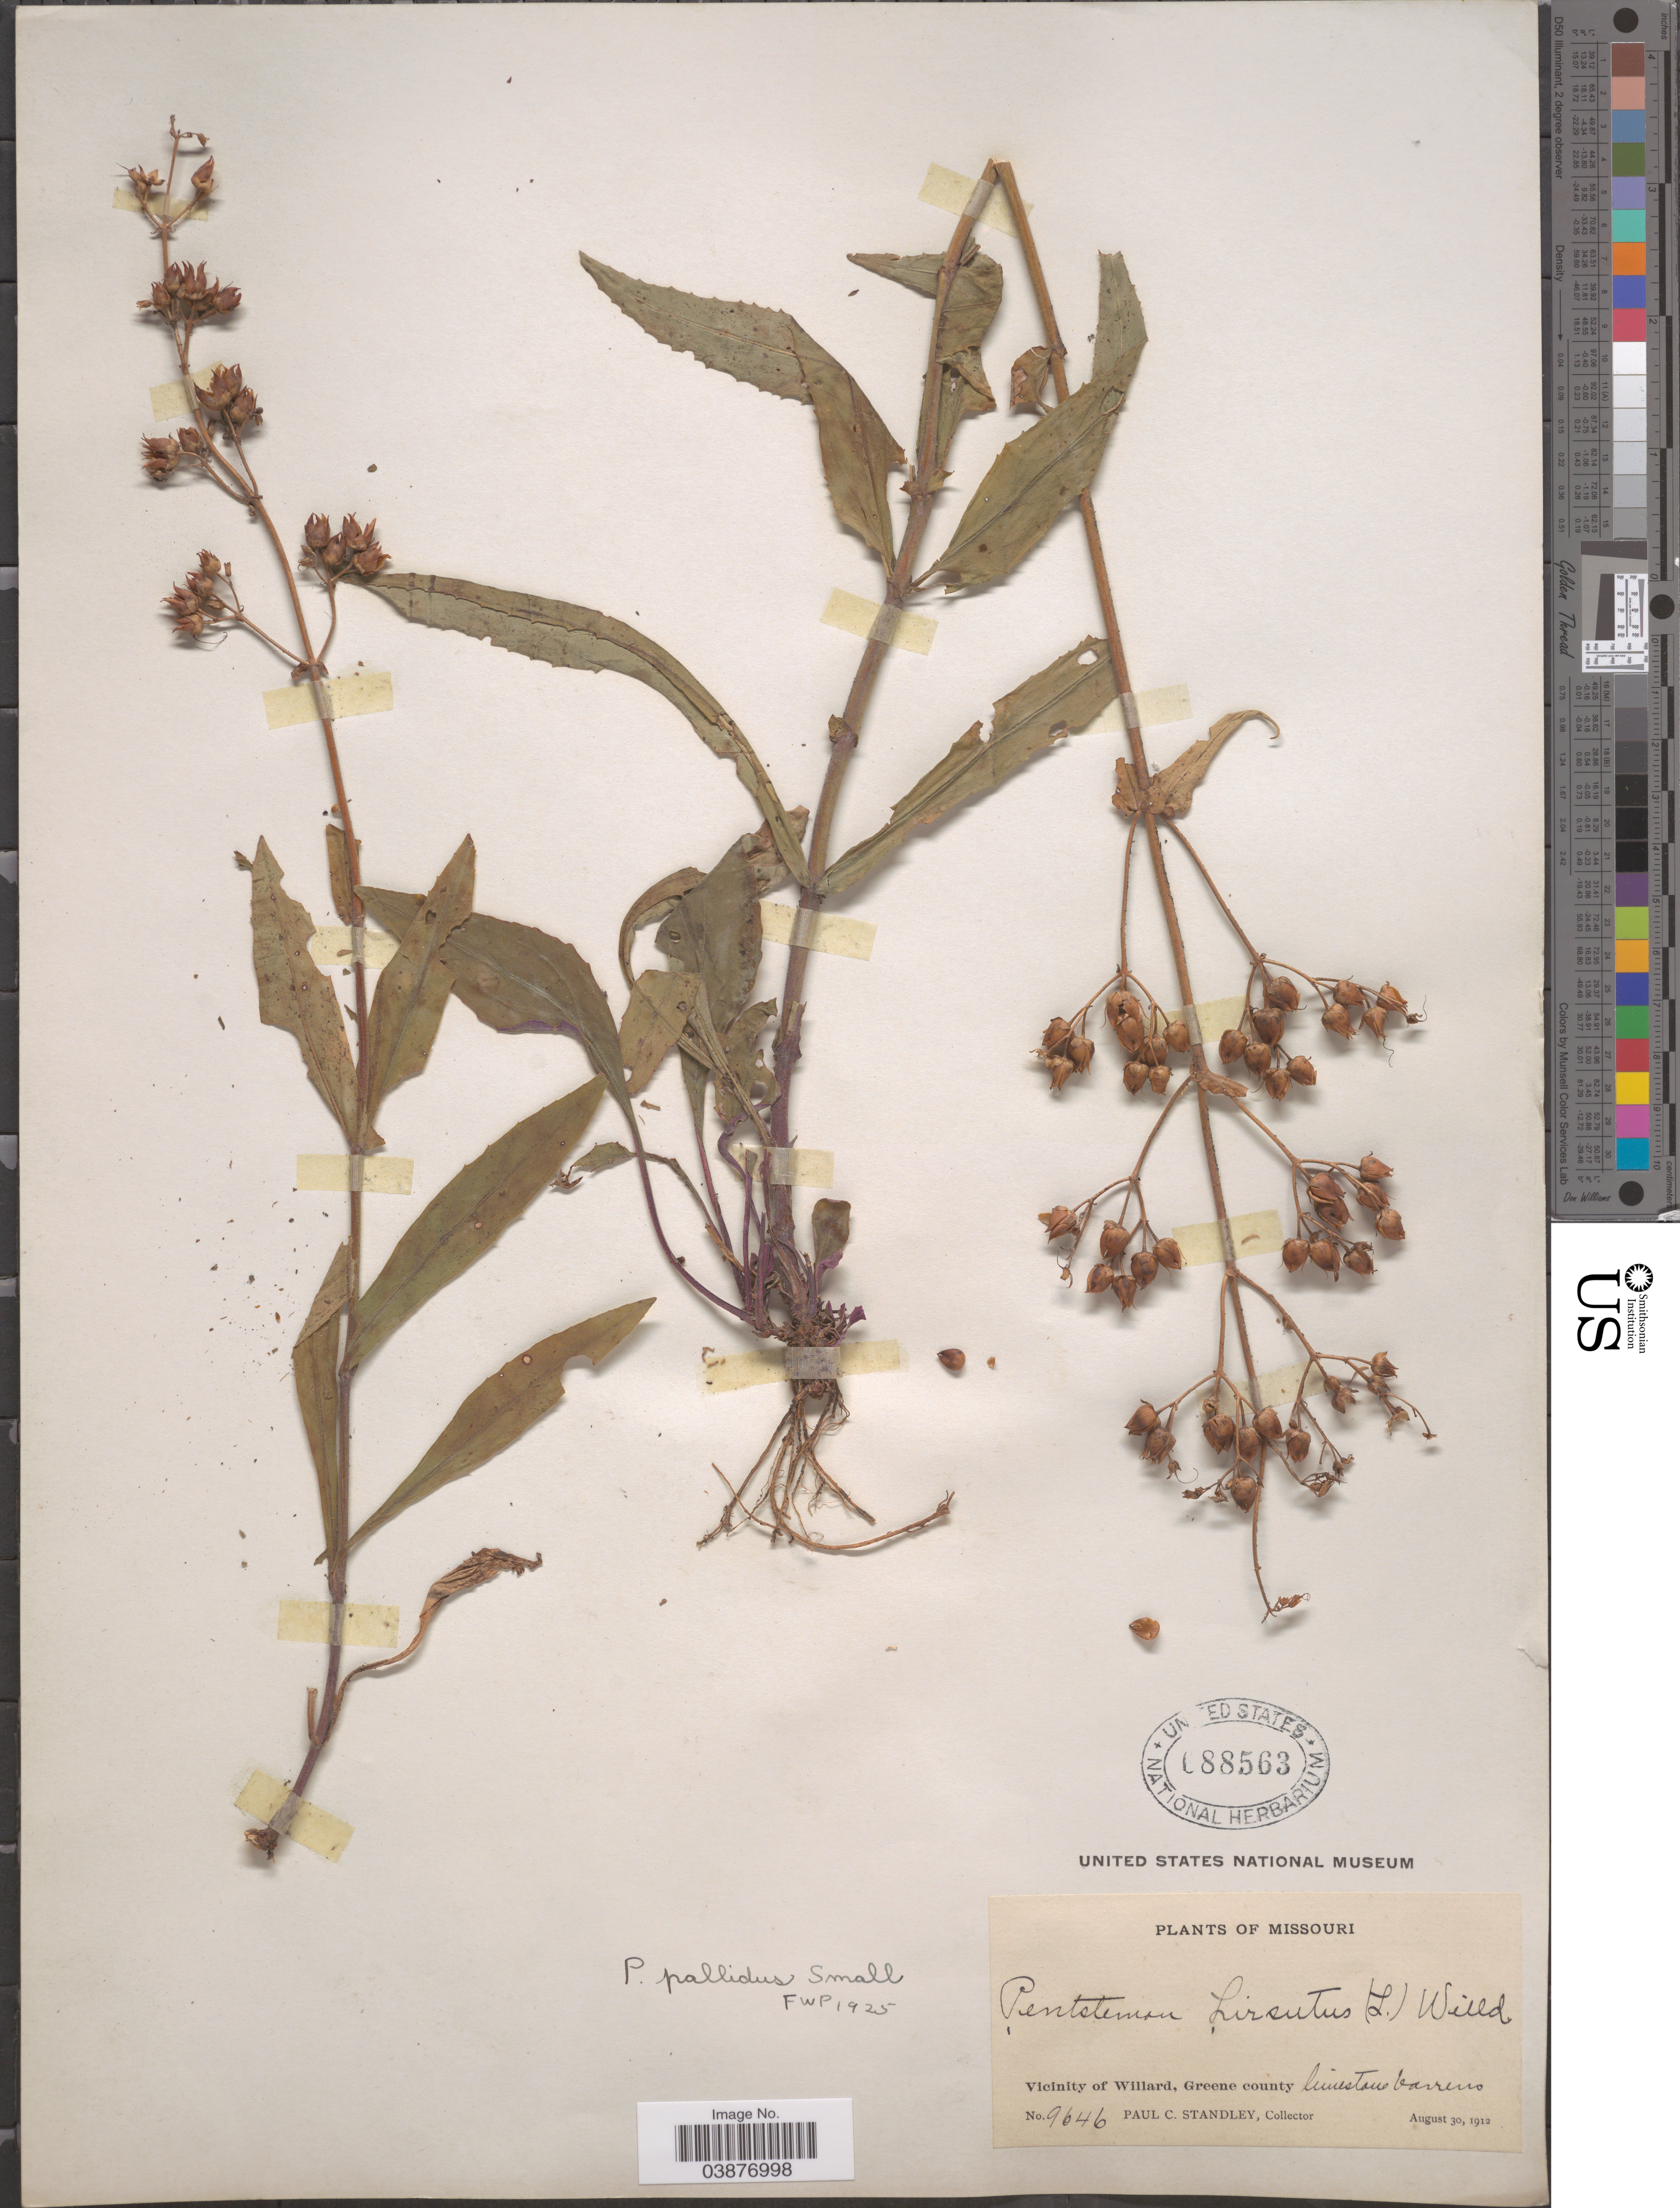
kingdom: Plantae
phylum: Tracheophyta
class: Magnoliopsida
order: Lamiales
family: Plantaginaceae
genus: Penstemon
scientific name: Penstemon pallidus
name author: Small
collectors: P. C. Standley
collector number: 9646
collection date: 1912-08-30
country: United States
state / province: Missouri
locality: Vicinity of Willard, Greene county. Limestone barrens.